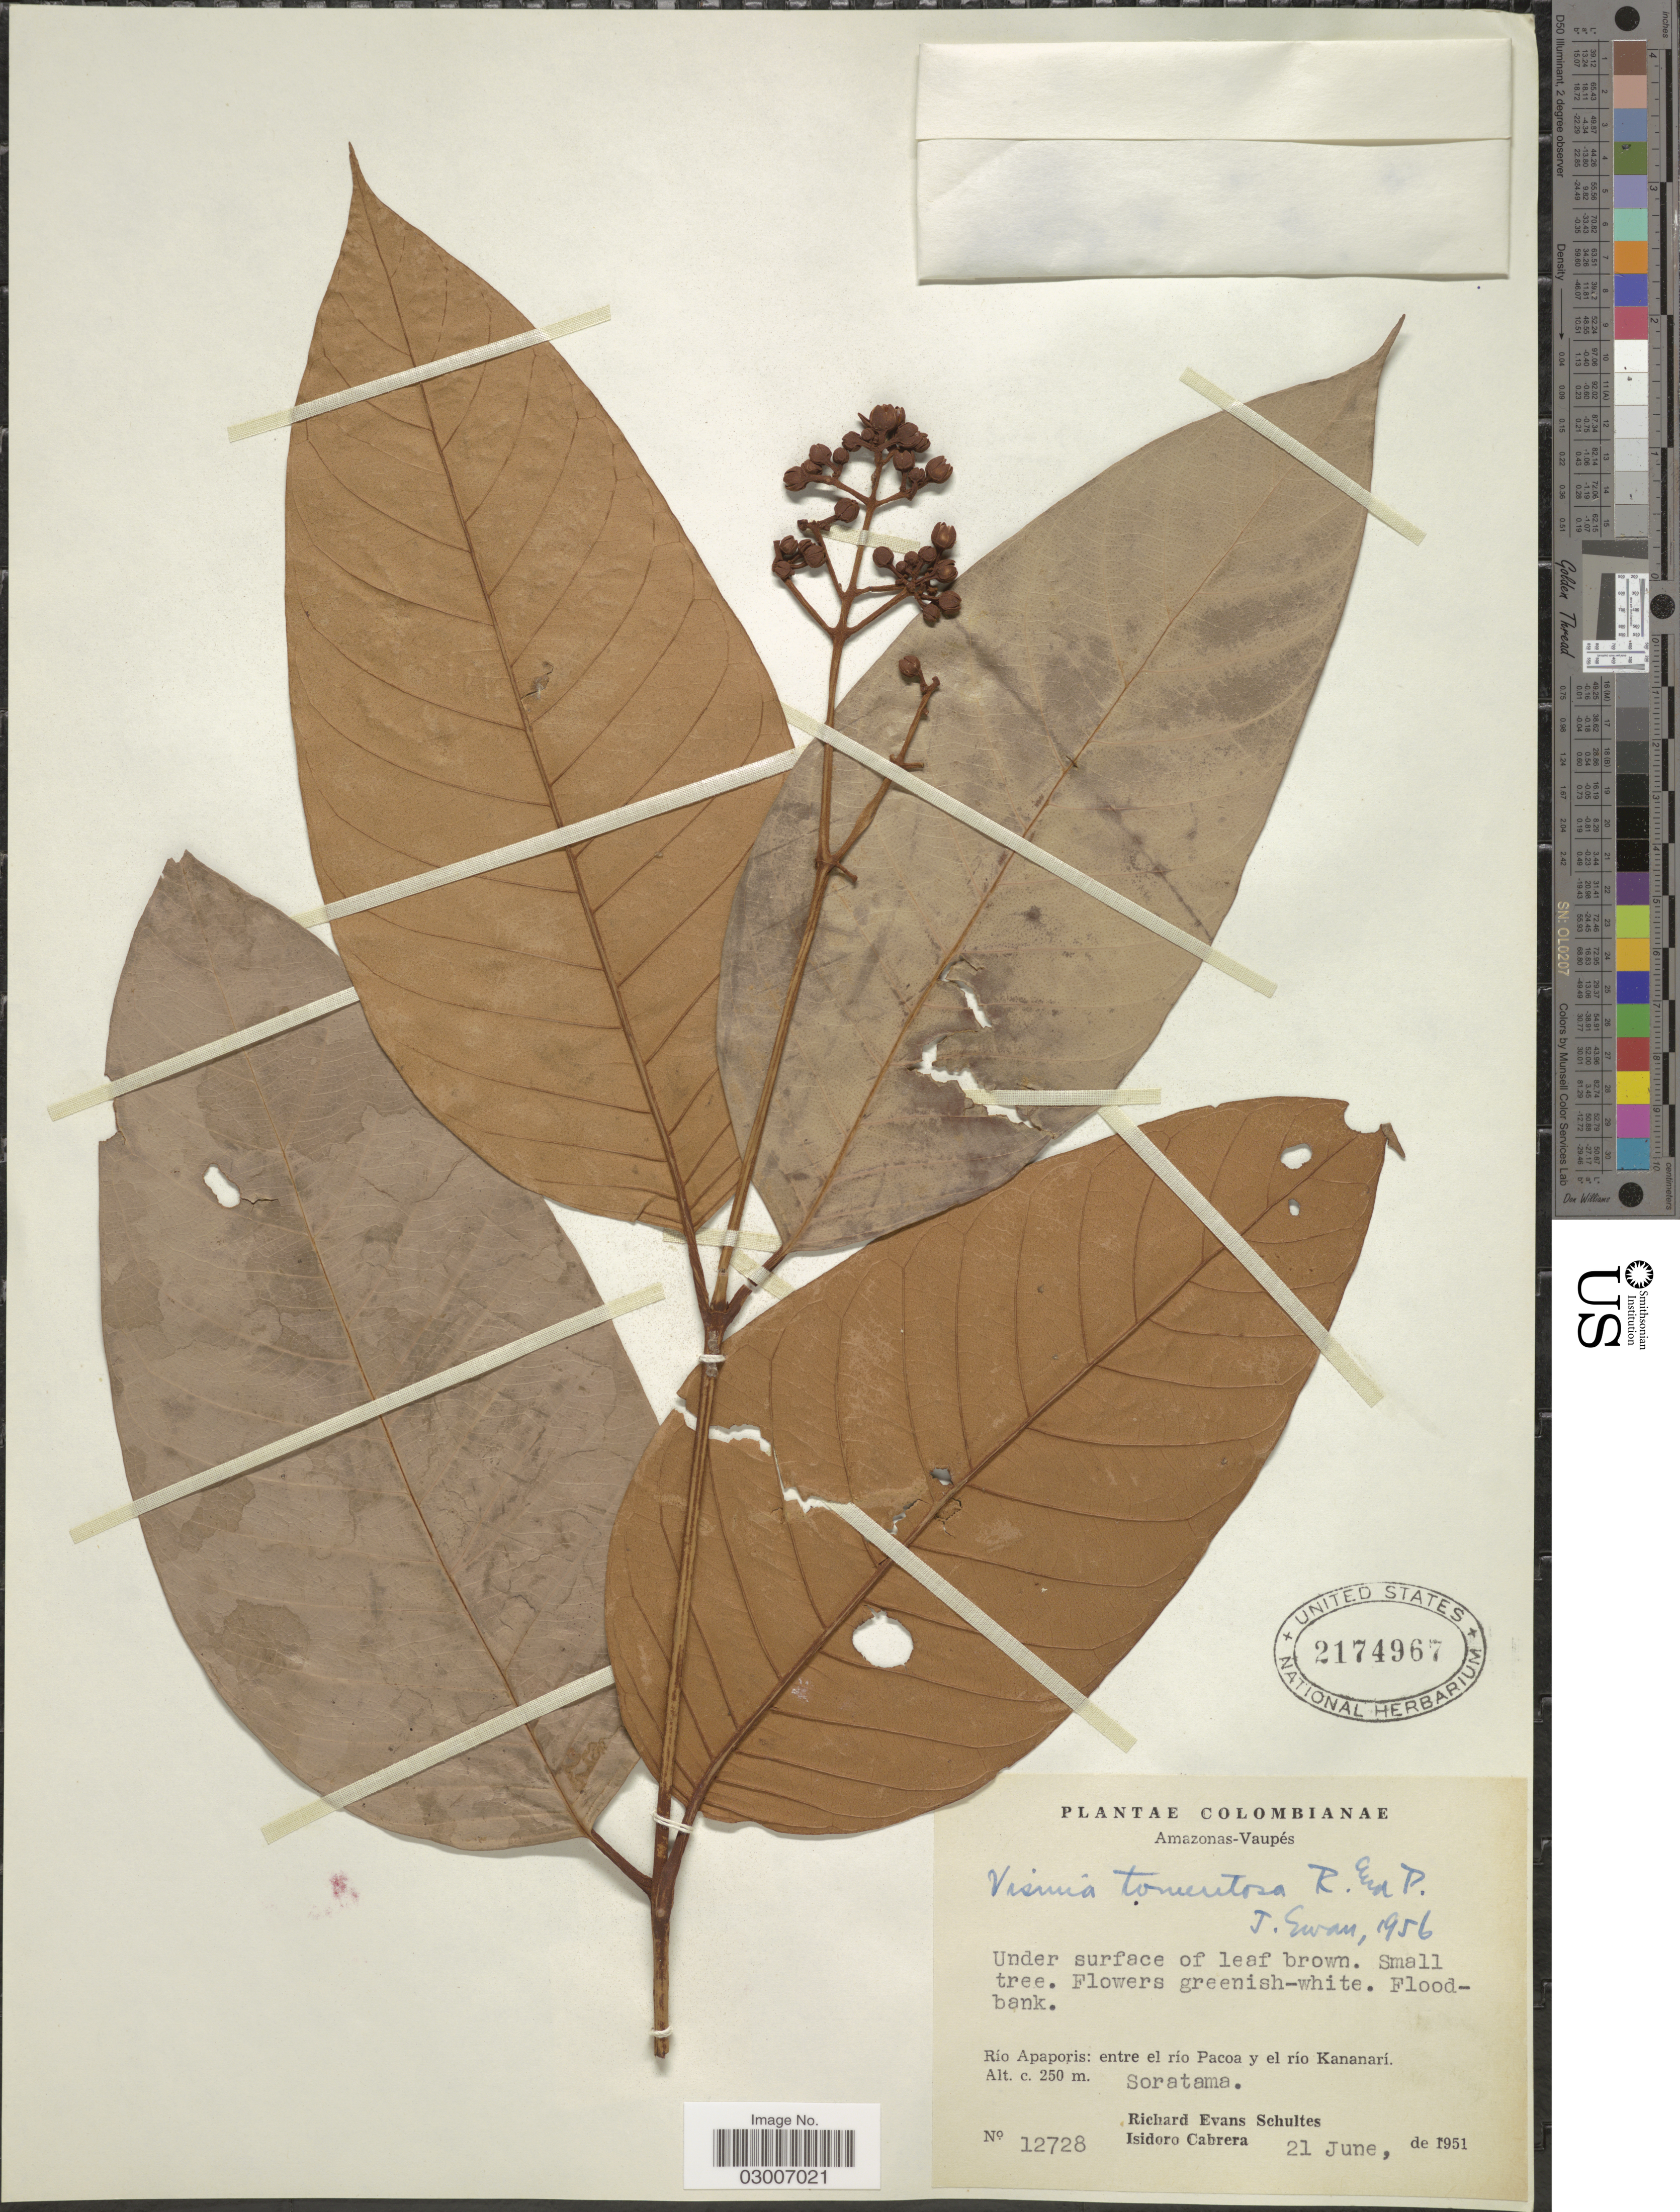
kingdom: Plantae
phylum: Tracheophyta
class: Magnoliopsida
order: Malpighiales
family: Hypericaceae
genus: Vismia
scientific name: Vismia tomentosa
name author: Ruiz & Pav.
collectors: R. E. Schultes & I. Cabrera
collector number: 12728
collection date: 1951-06-21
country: Colombia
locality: Amazonas-Vaupés. Río Apaporis: entre el río Pacoa y el río Kananarí. Soratama.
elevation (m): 250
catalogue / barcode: US 2174967